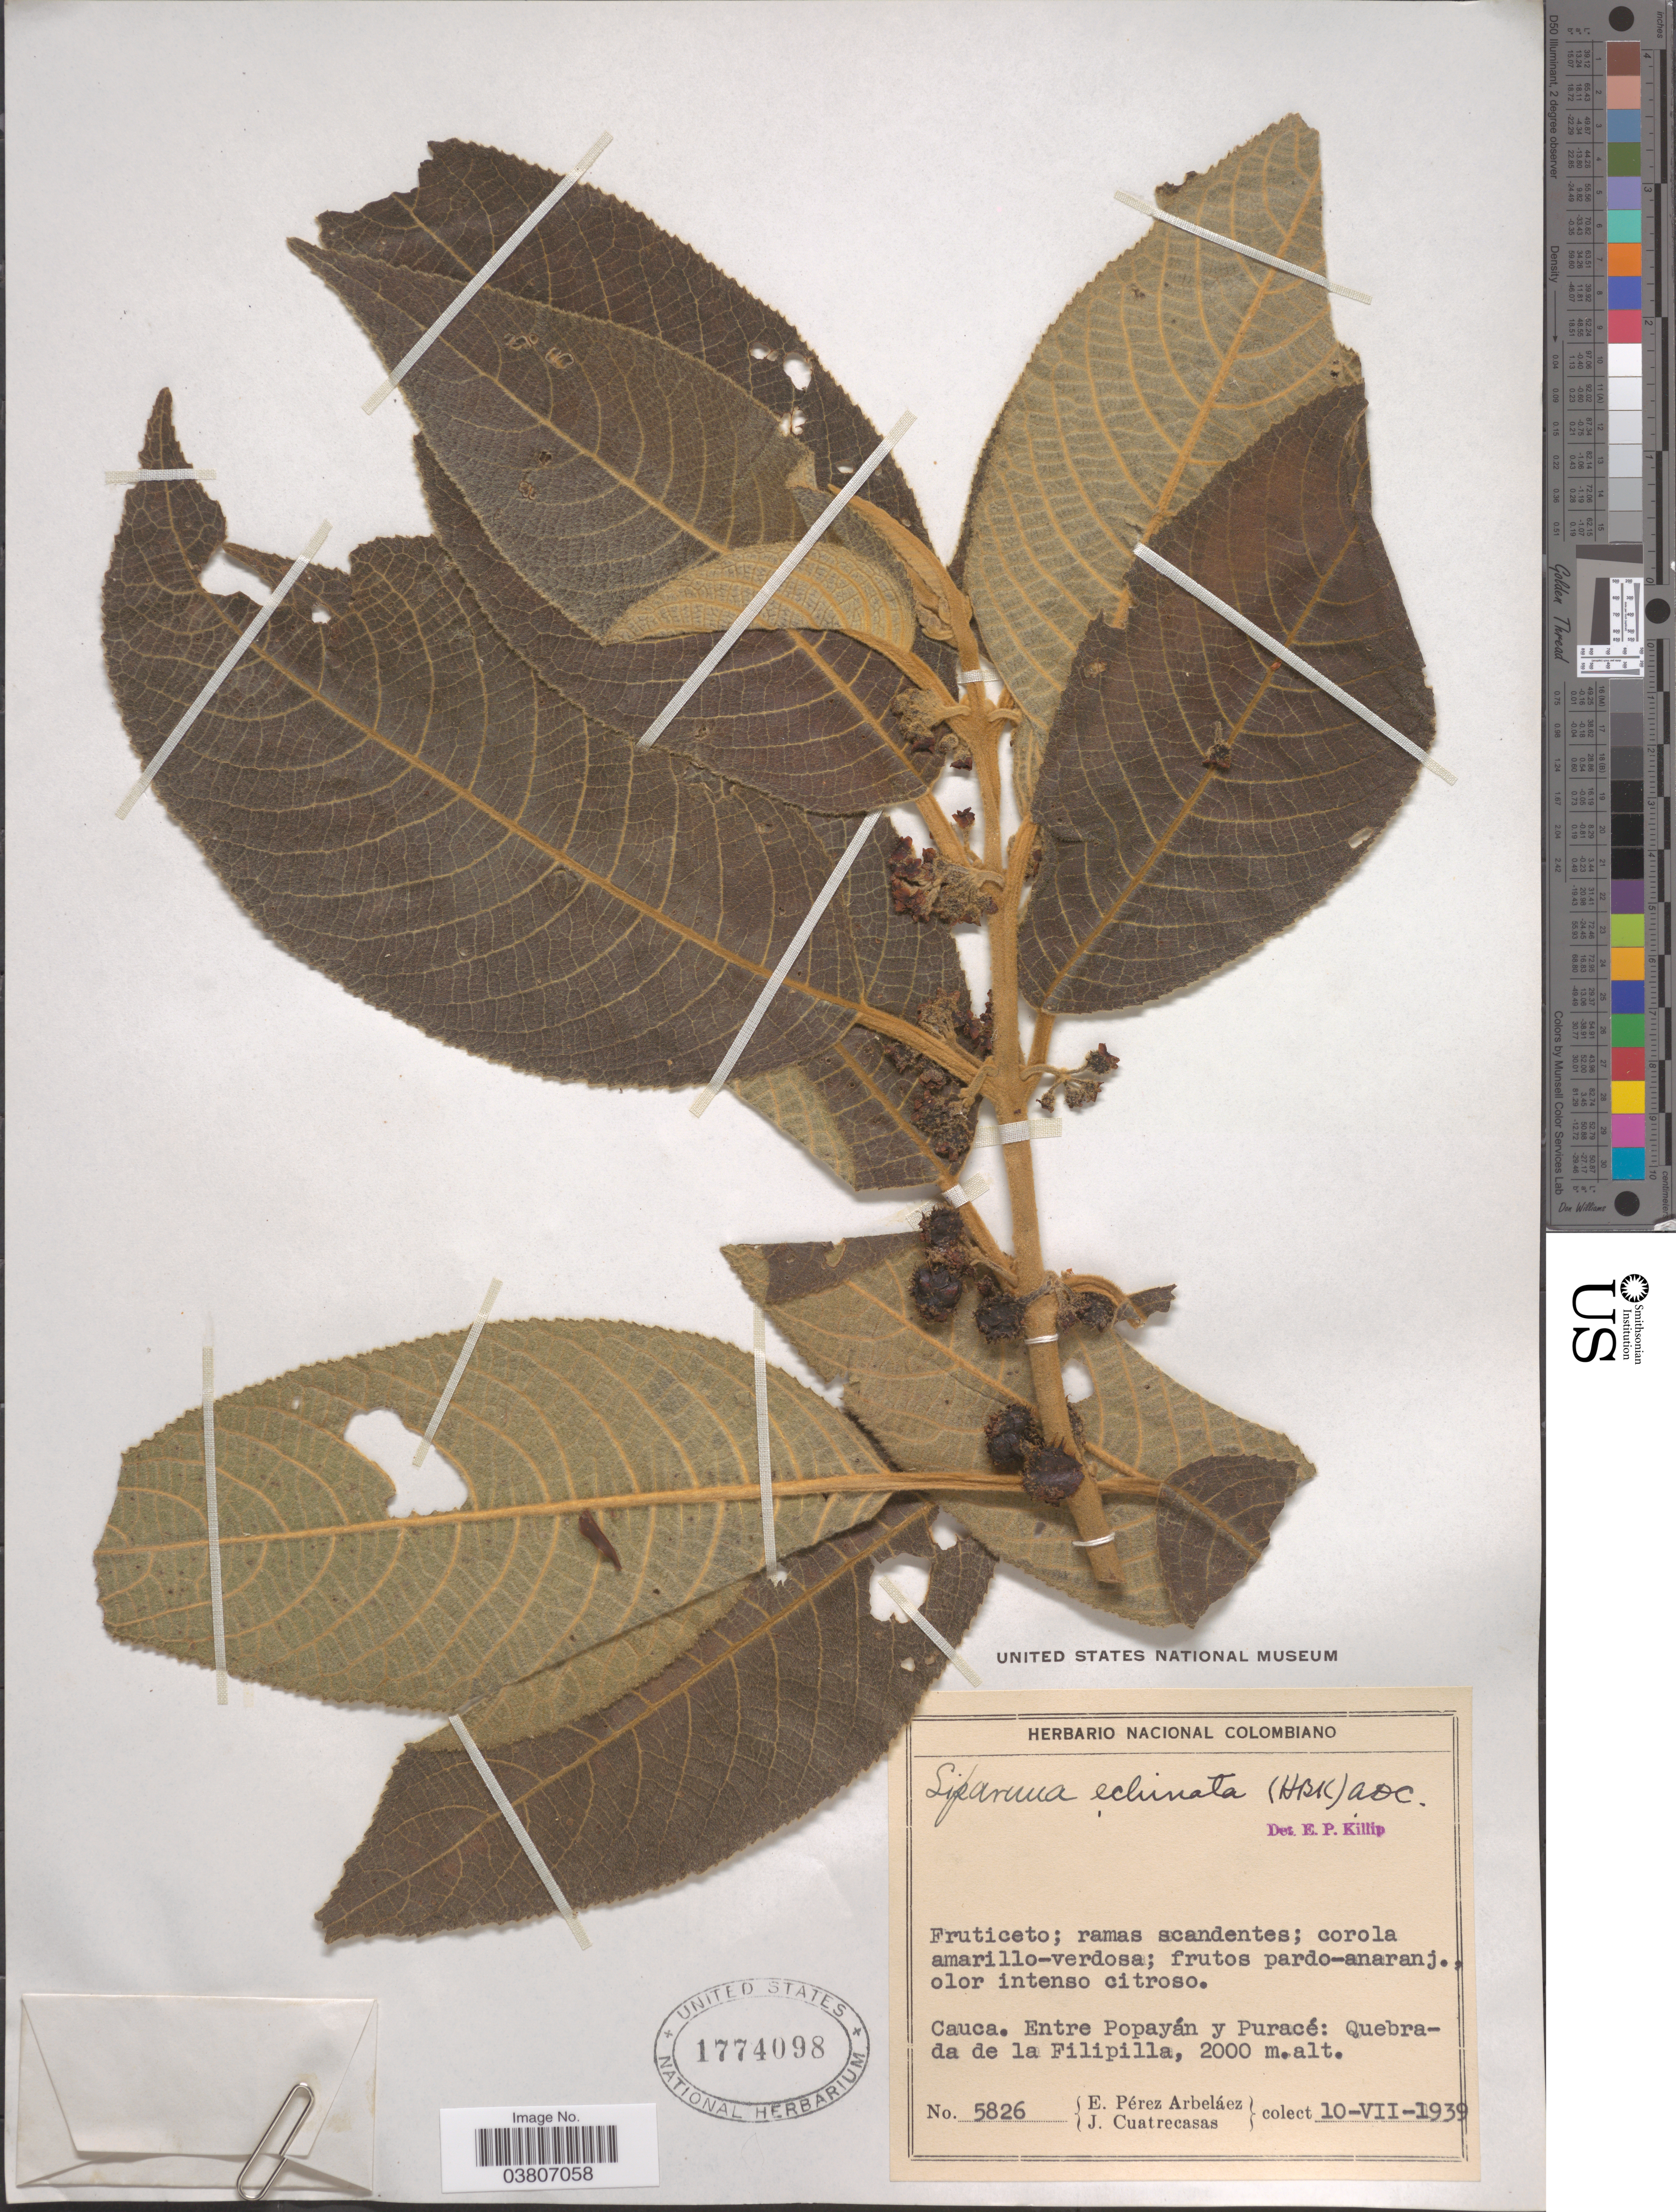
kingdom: Plantae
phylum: Tracheophyta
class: Magnoliopsida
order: Laurales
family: Siparunaceae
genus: Siparuna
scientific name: Siparuna echinata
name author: (Kunth) A. DC.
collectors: E. Pérez Arbeláez & J. Cuatrecasas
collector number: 5826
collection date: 1939-07-10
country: Colombia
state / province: Cauca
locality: Entre Popayán y Puracé: Quebrada de la Filipilla.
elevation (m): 2000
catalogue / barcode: US 1774098